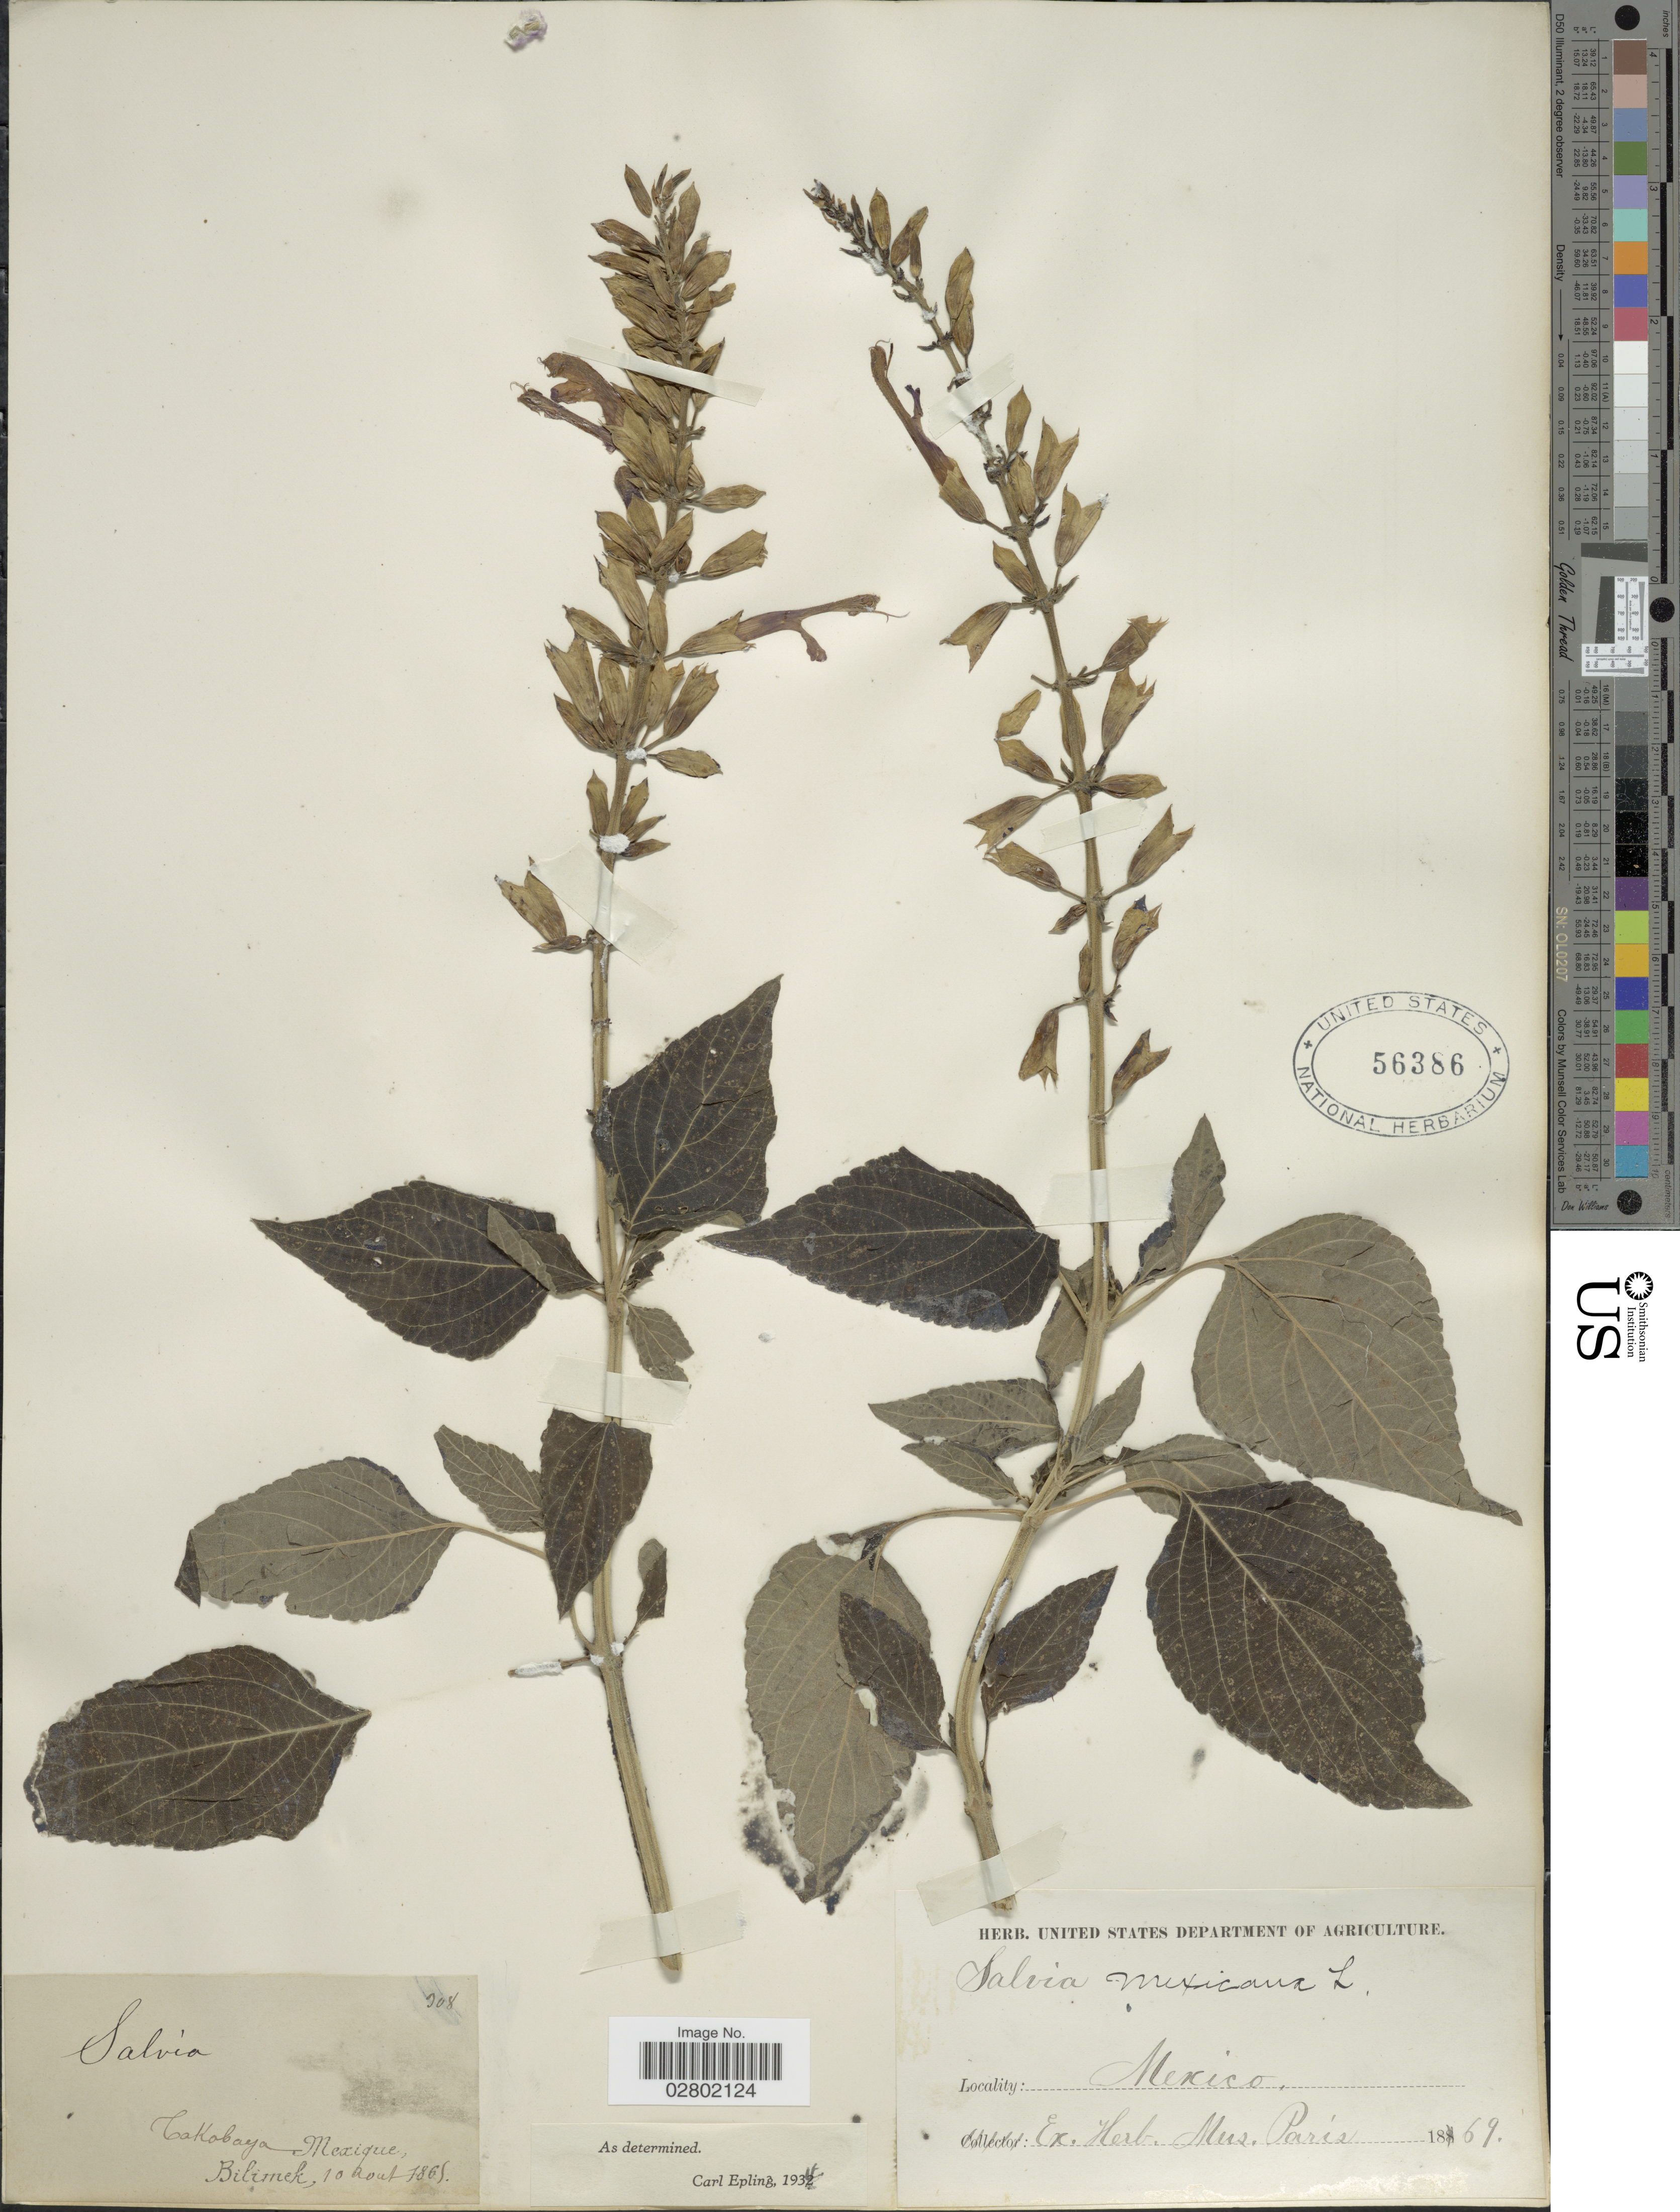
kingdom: Plantae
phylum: Tracheophyta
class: Magnoliopsida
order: Lamiales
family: Lamiaceae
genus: Salvia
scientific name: Salvia mexicana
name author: L.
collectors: -. Bilimek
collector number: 308*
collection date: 1869-08-10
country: Mexico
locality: Tokobaya.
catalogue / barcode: US 56386